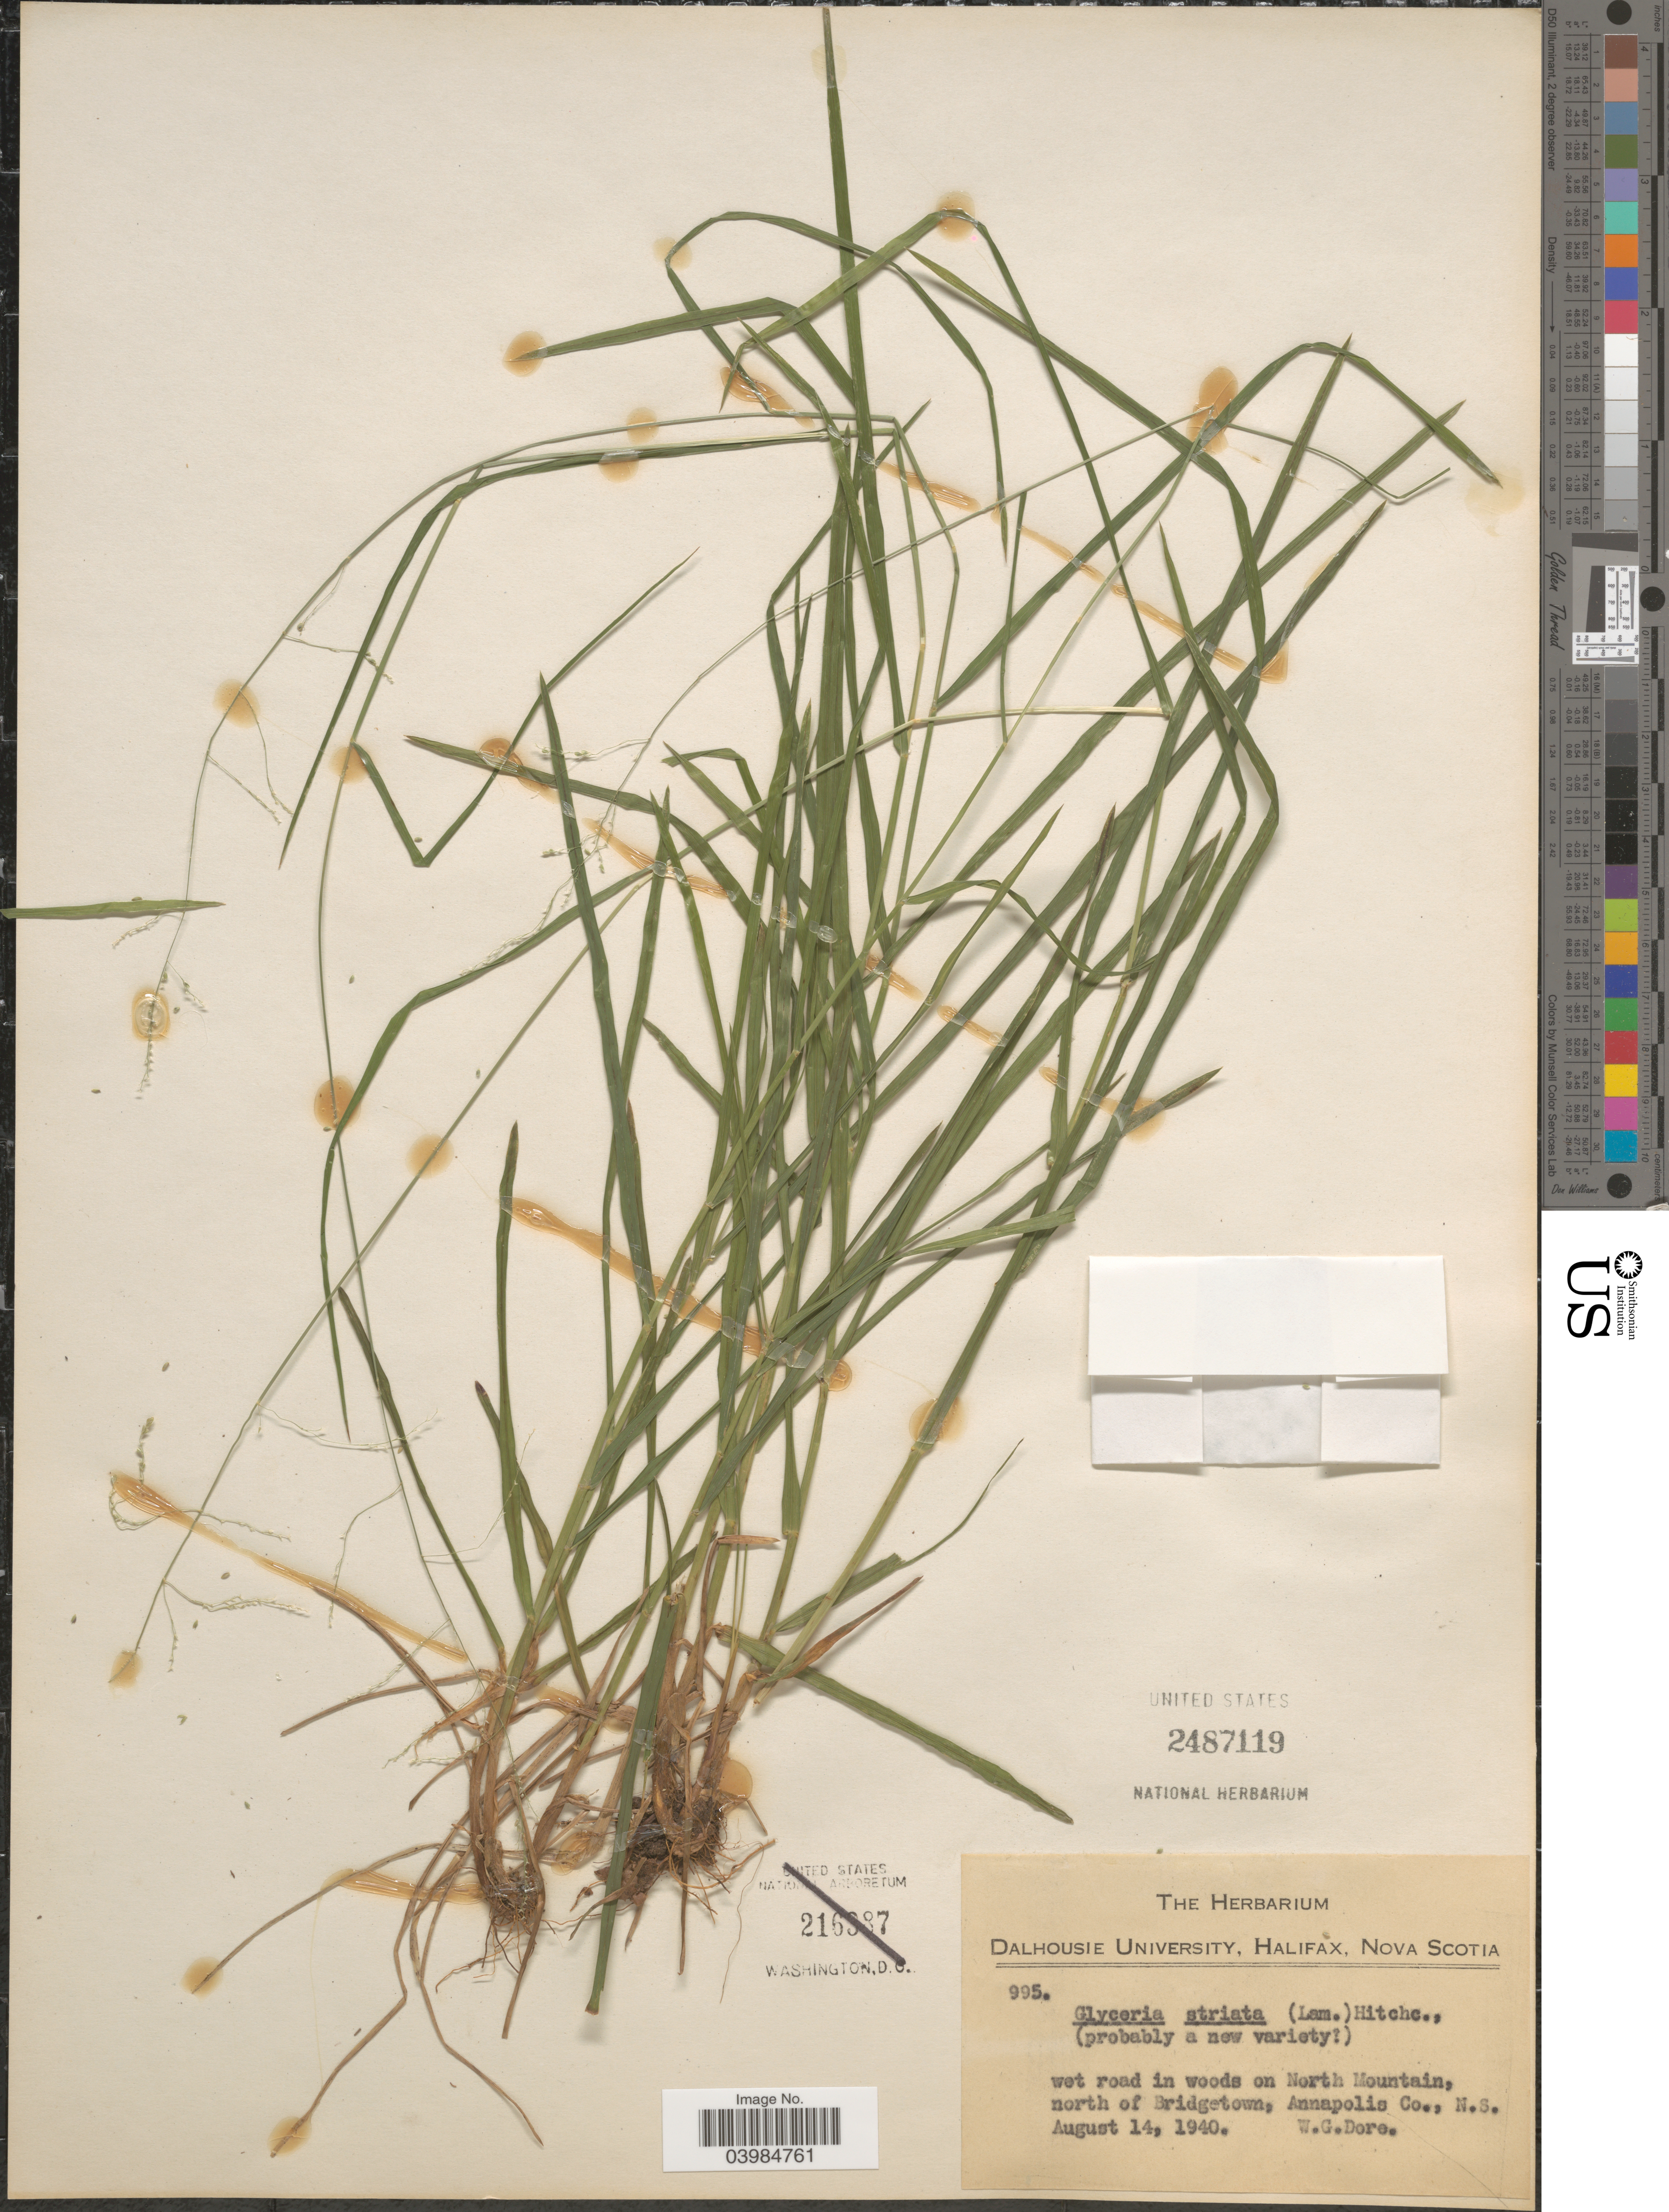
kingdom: Plantae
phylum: Tracheophyta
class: Liliopsida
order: Poales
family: Poaceae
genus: Glyceria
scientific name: Glyceria striata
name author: (Lam.) Hitchc.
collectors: W. Dore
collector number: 995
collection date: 1940-08-14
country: Canada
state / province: Nova Scotia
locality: Wet road in woods on North Mountain, north of Bridgetown, Annapolis Co.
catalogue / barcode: US 2487119